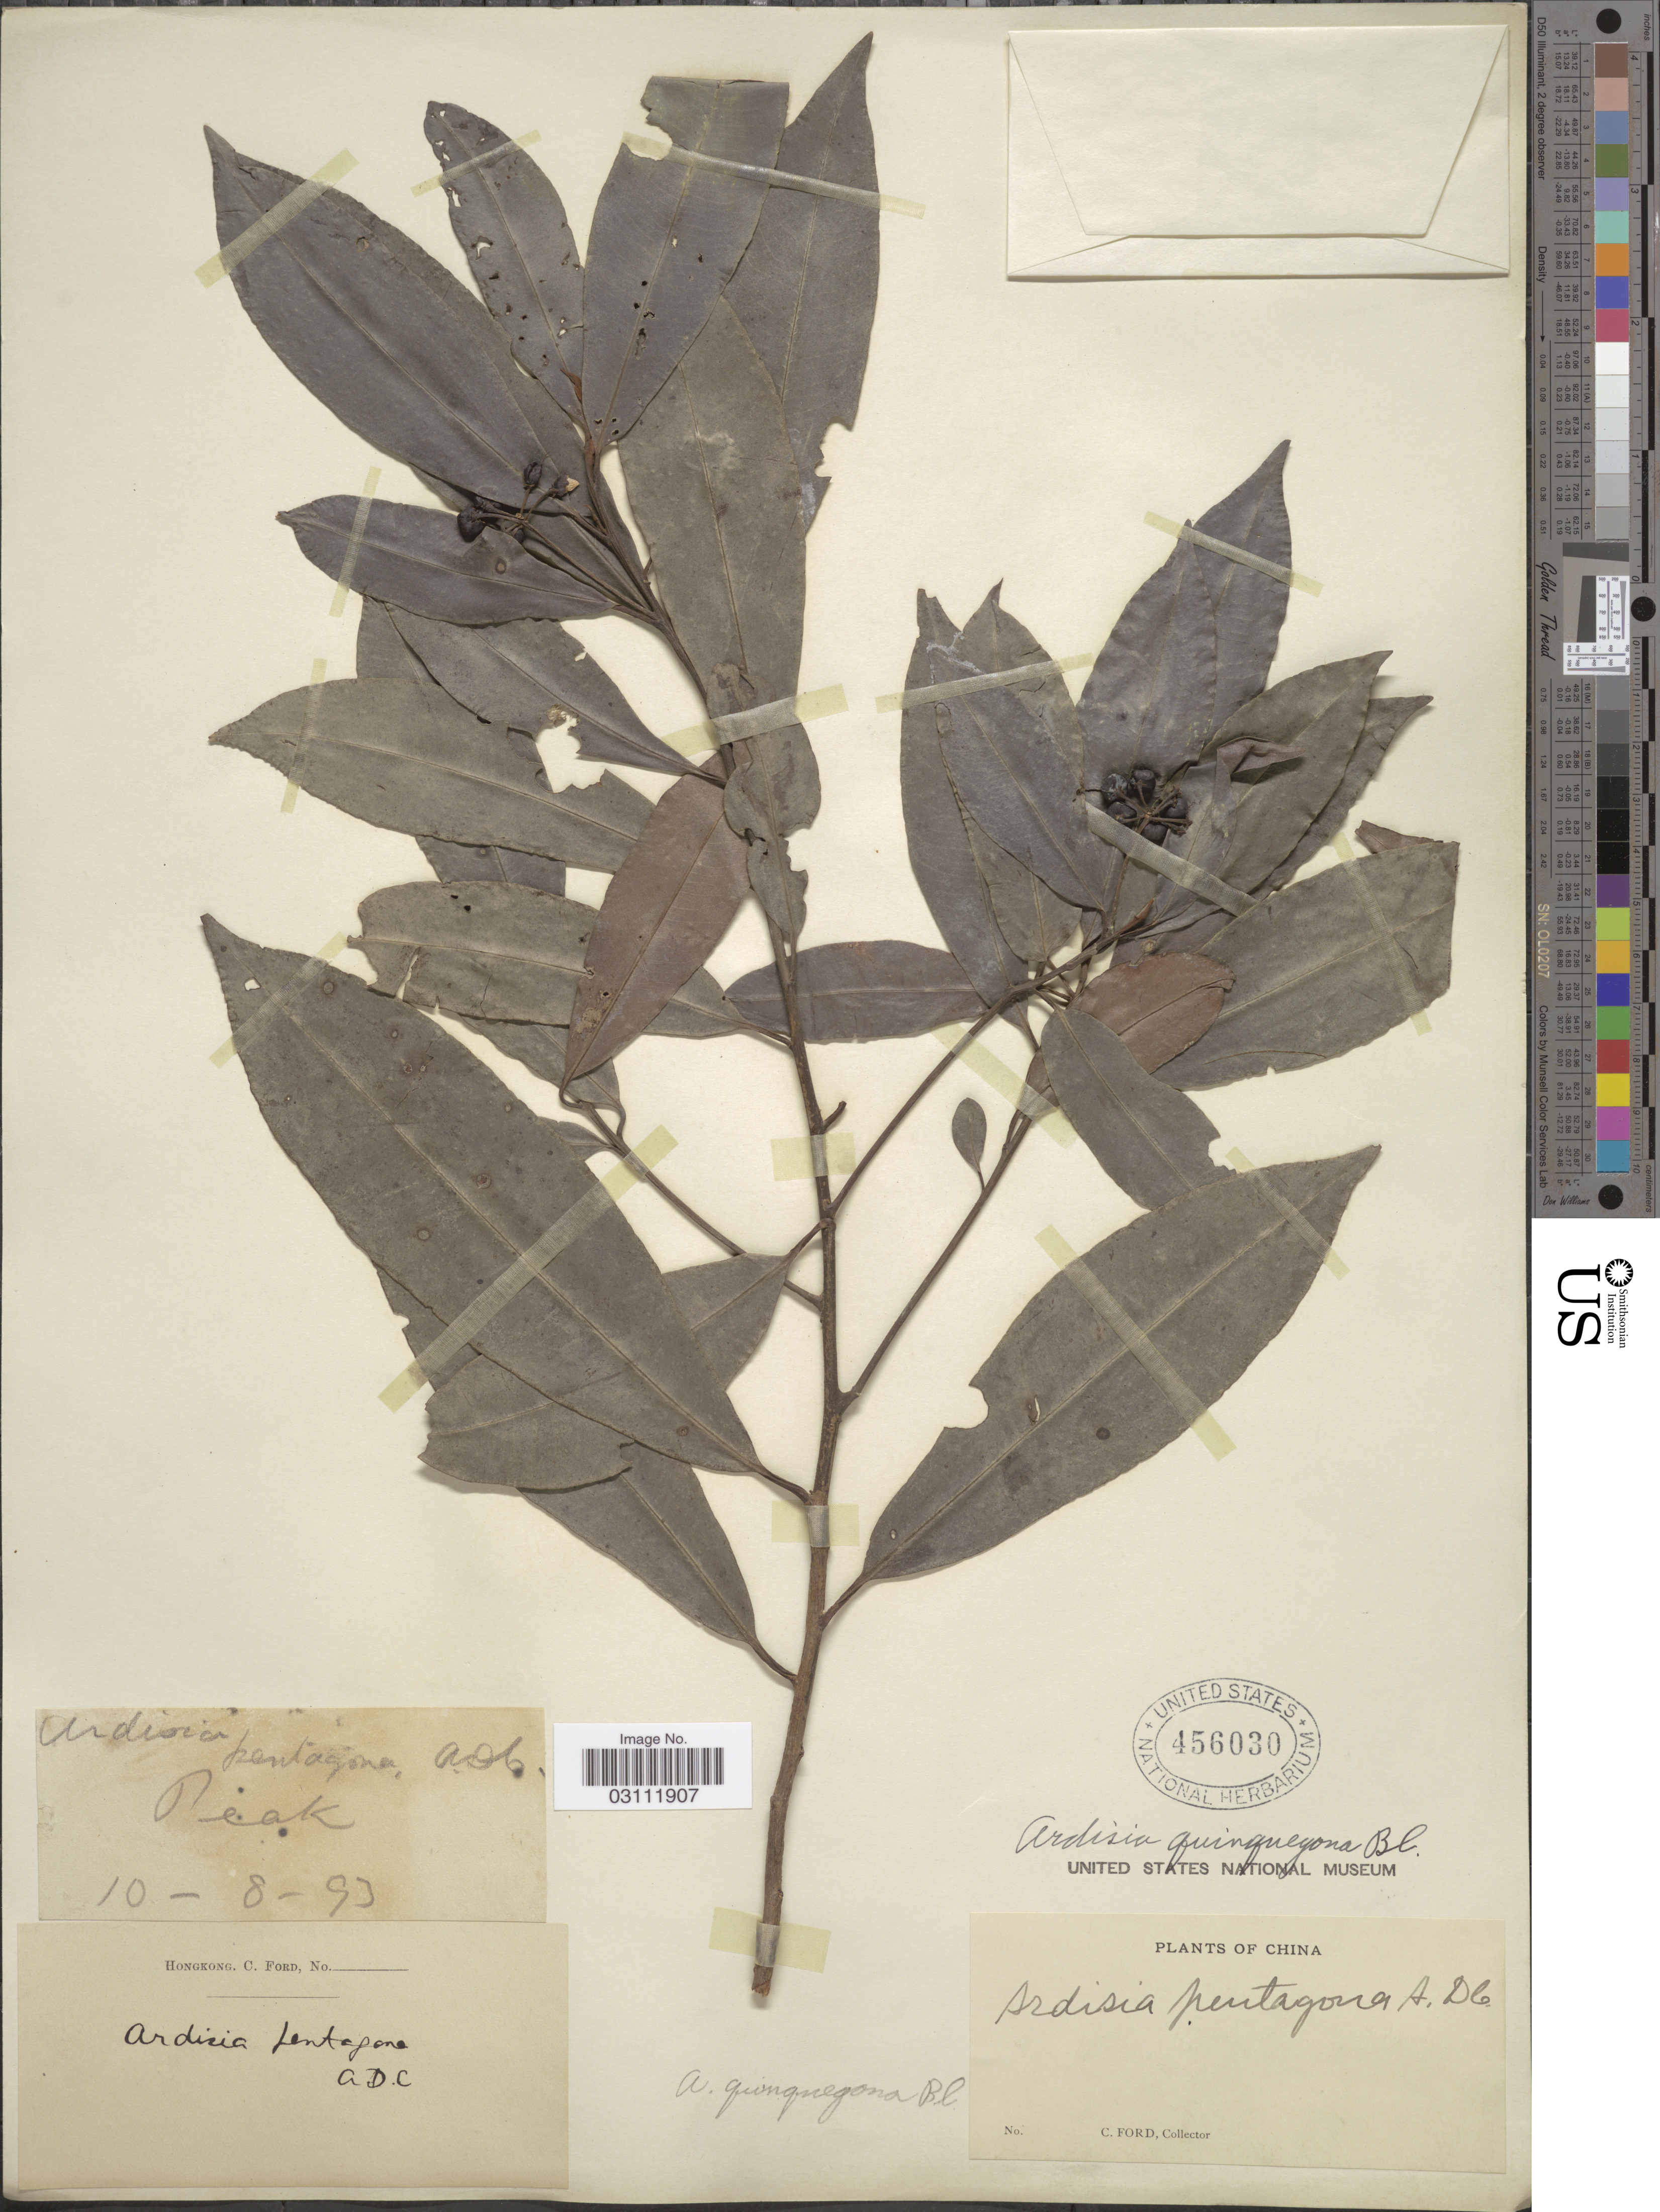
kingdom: Plantae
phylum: Tracheophyta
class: Magnoliopsida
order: Ericales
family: Primulaceae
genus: Ardisia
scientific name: Ardisia quinquegona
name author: Blume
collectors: C. Ford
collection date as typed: Transcribed d/m/y: 10/8/93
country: China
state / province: Hong Kong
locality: Peak.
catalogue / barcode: US 456030